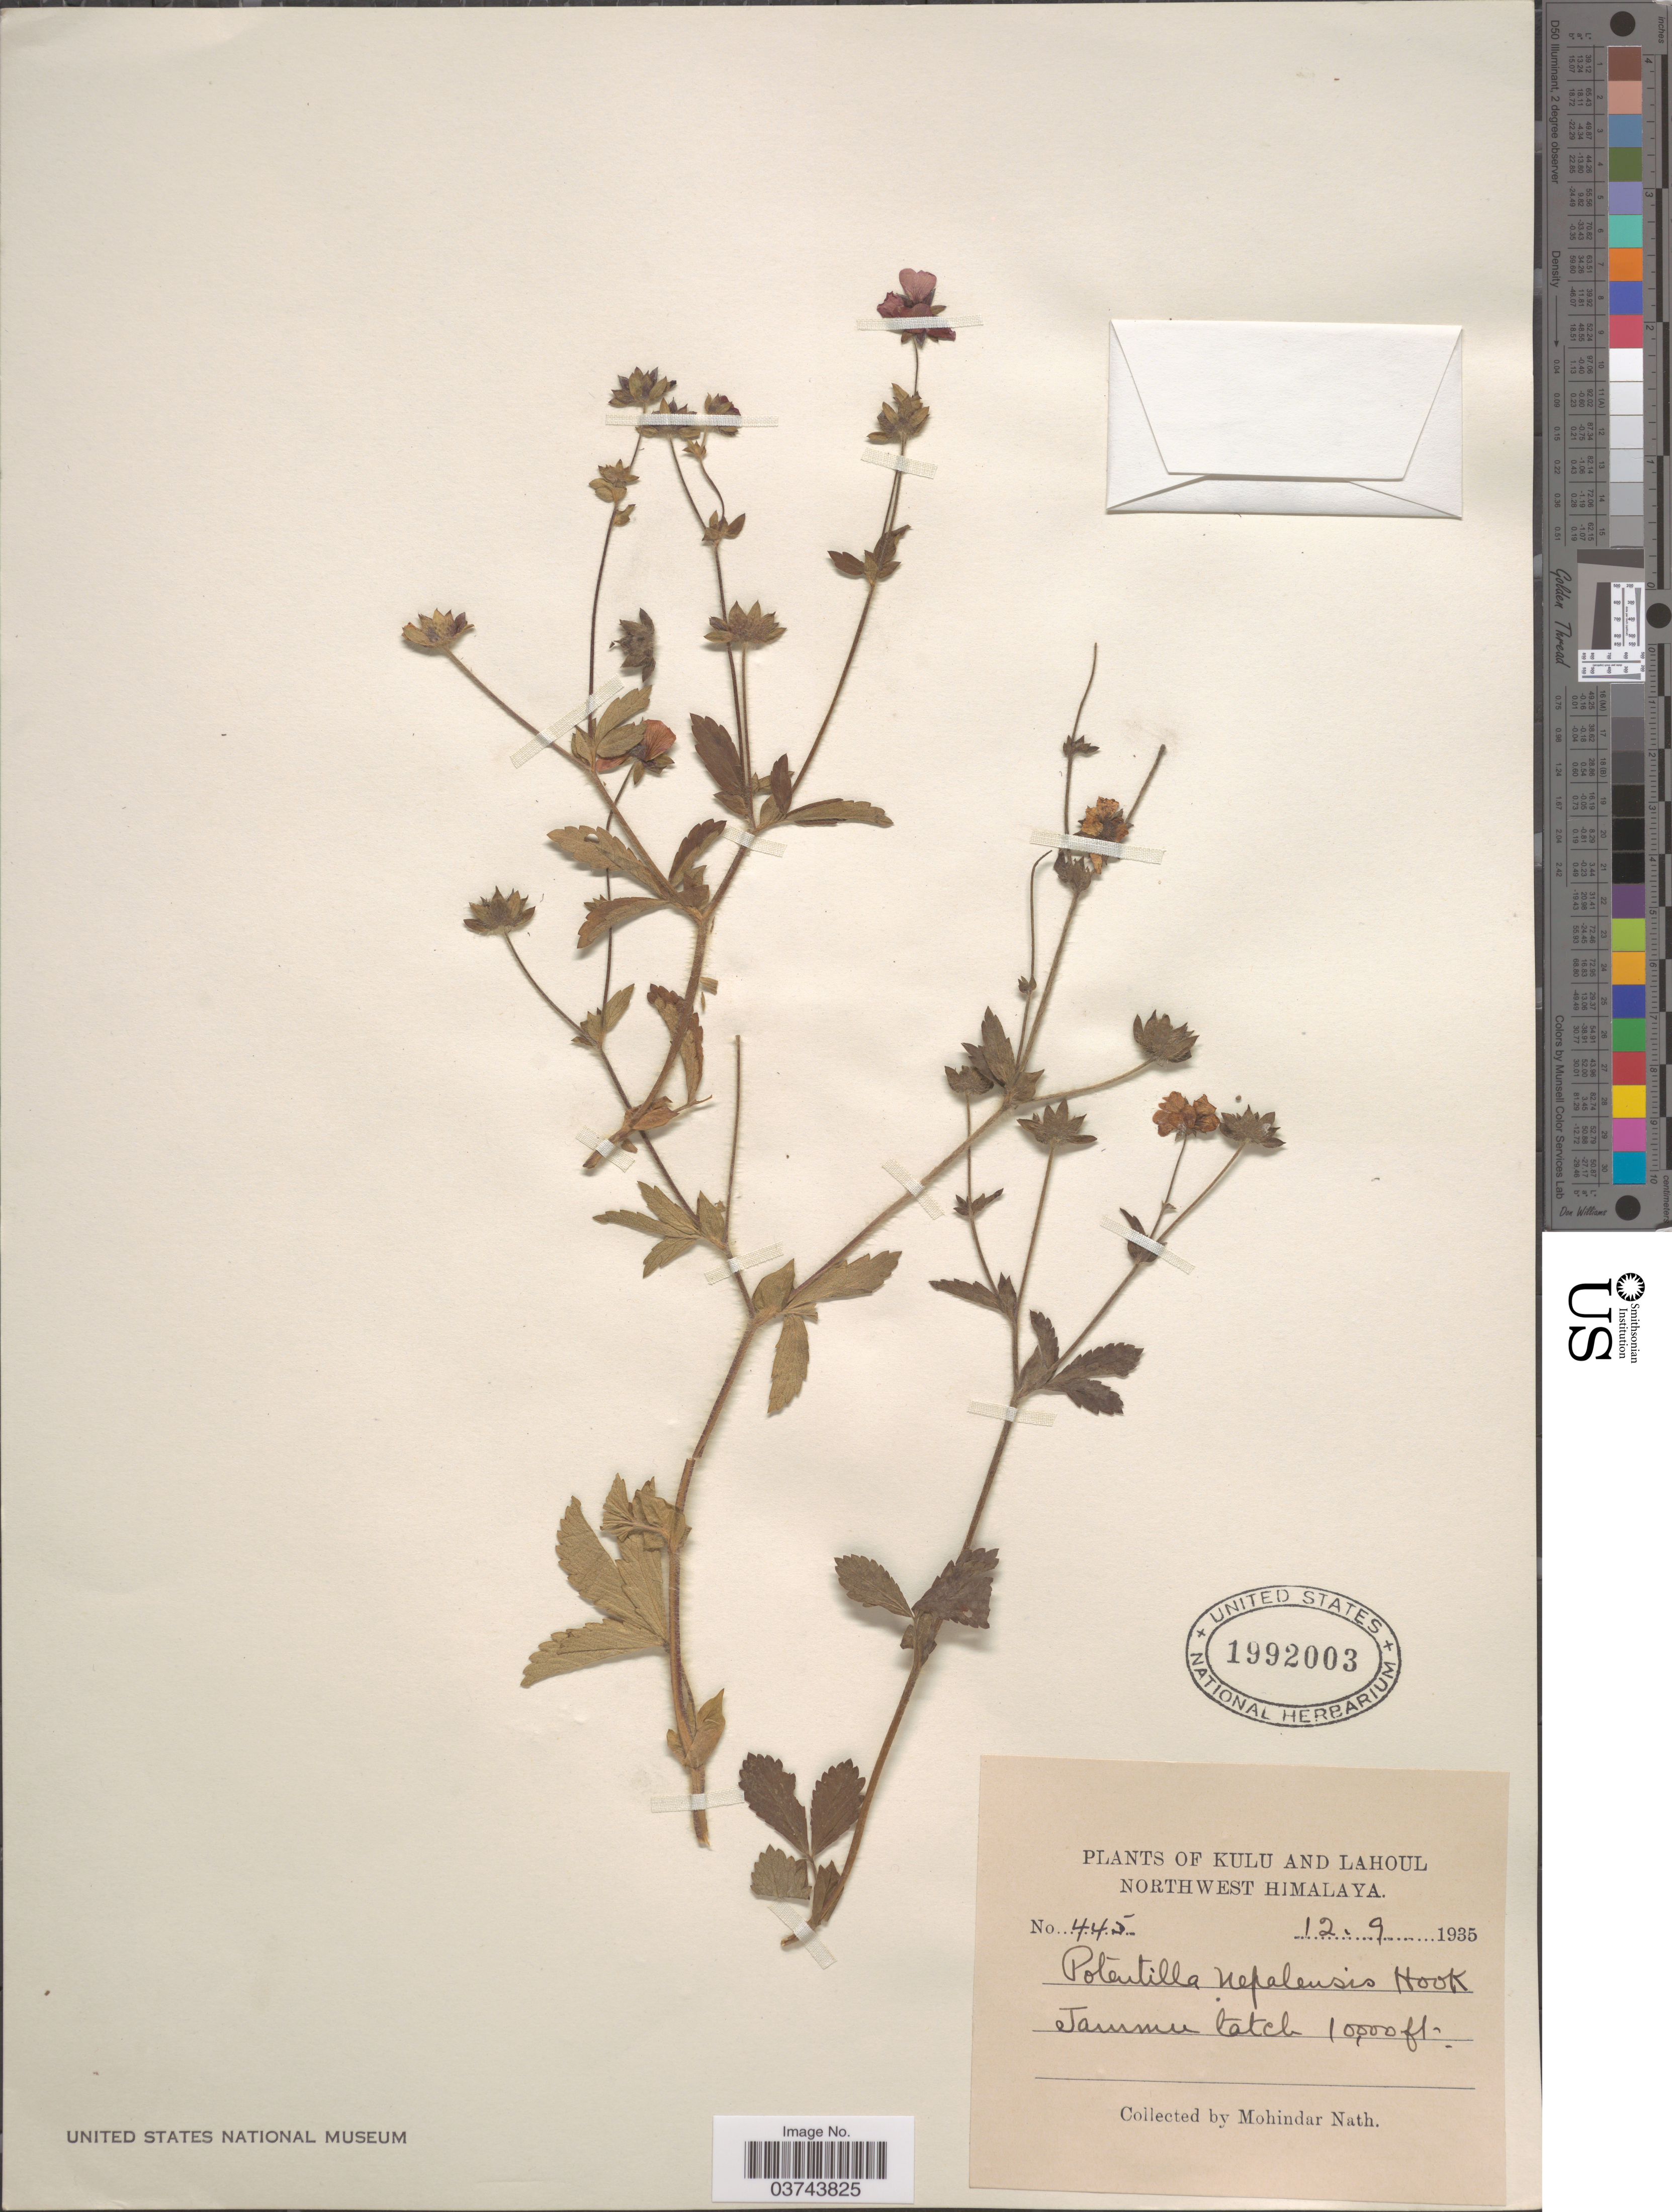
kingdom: Plantae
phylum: Tracheophyta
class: Magnoliopsida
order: Rosales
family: Rosaceae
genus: Potentilla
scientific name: Potentilla nepalensis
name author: Hook.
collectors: M. Nath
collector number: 445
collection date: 1935-09-12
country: India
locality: Kulu and Lahoul. Northwest Himalaya. Jammu tatch.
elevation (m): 3048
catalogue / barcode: US 1992003